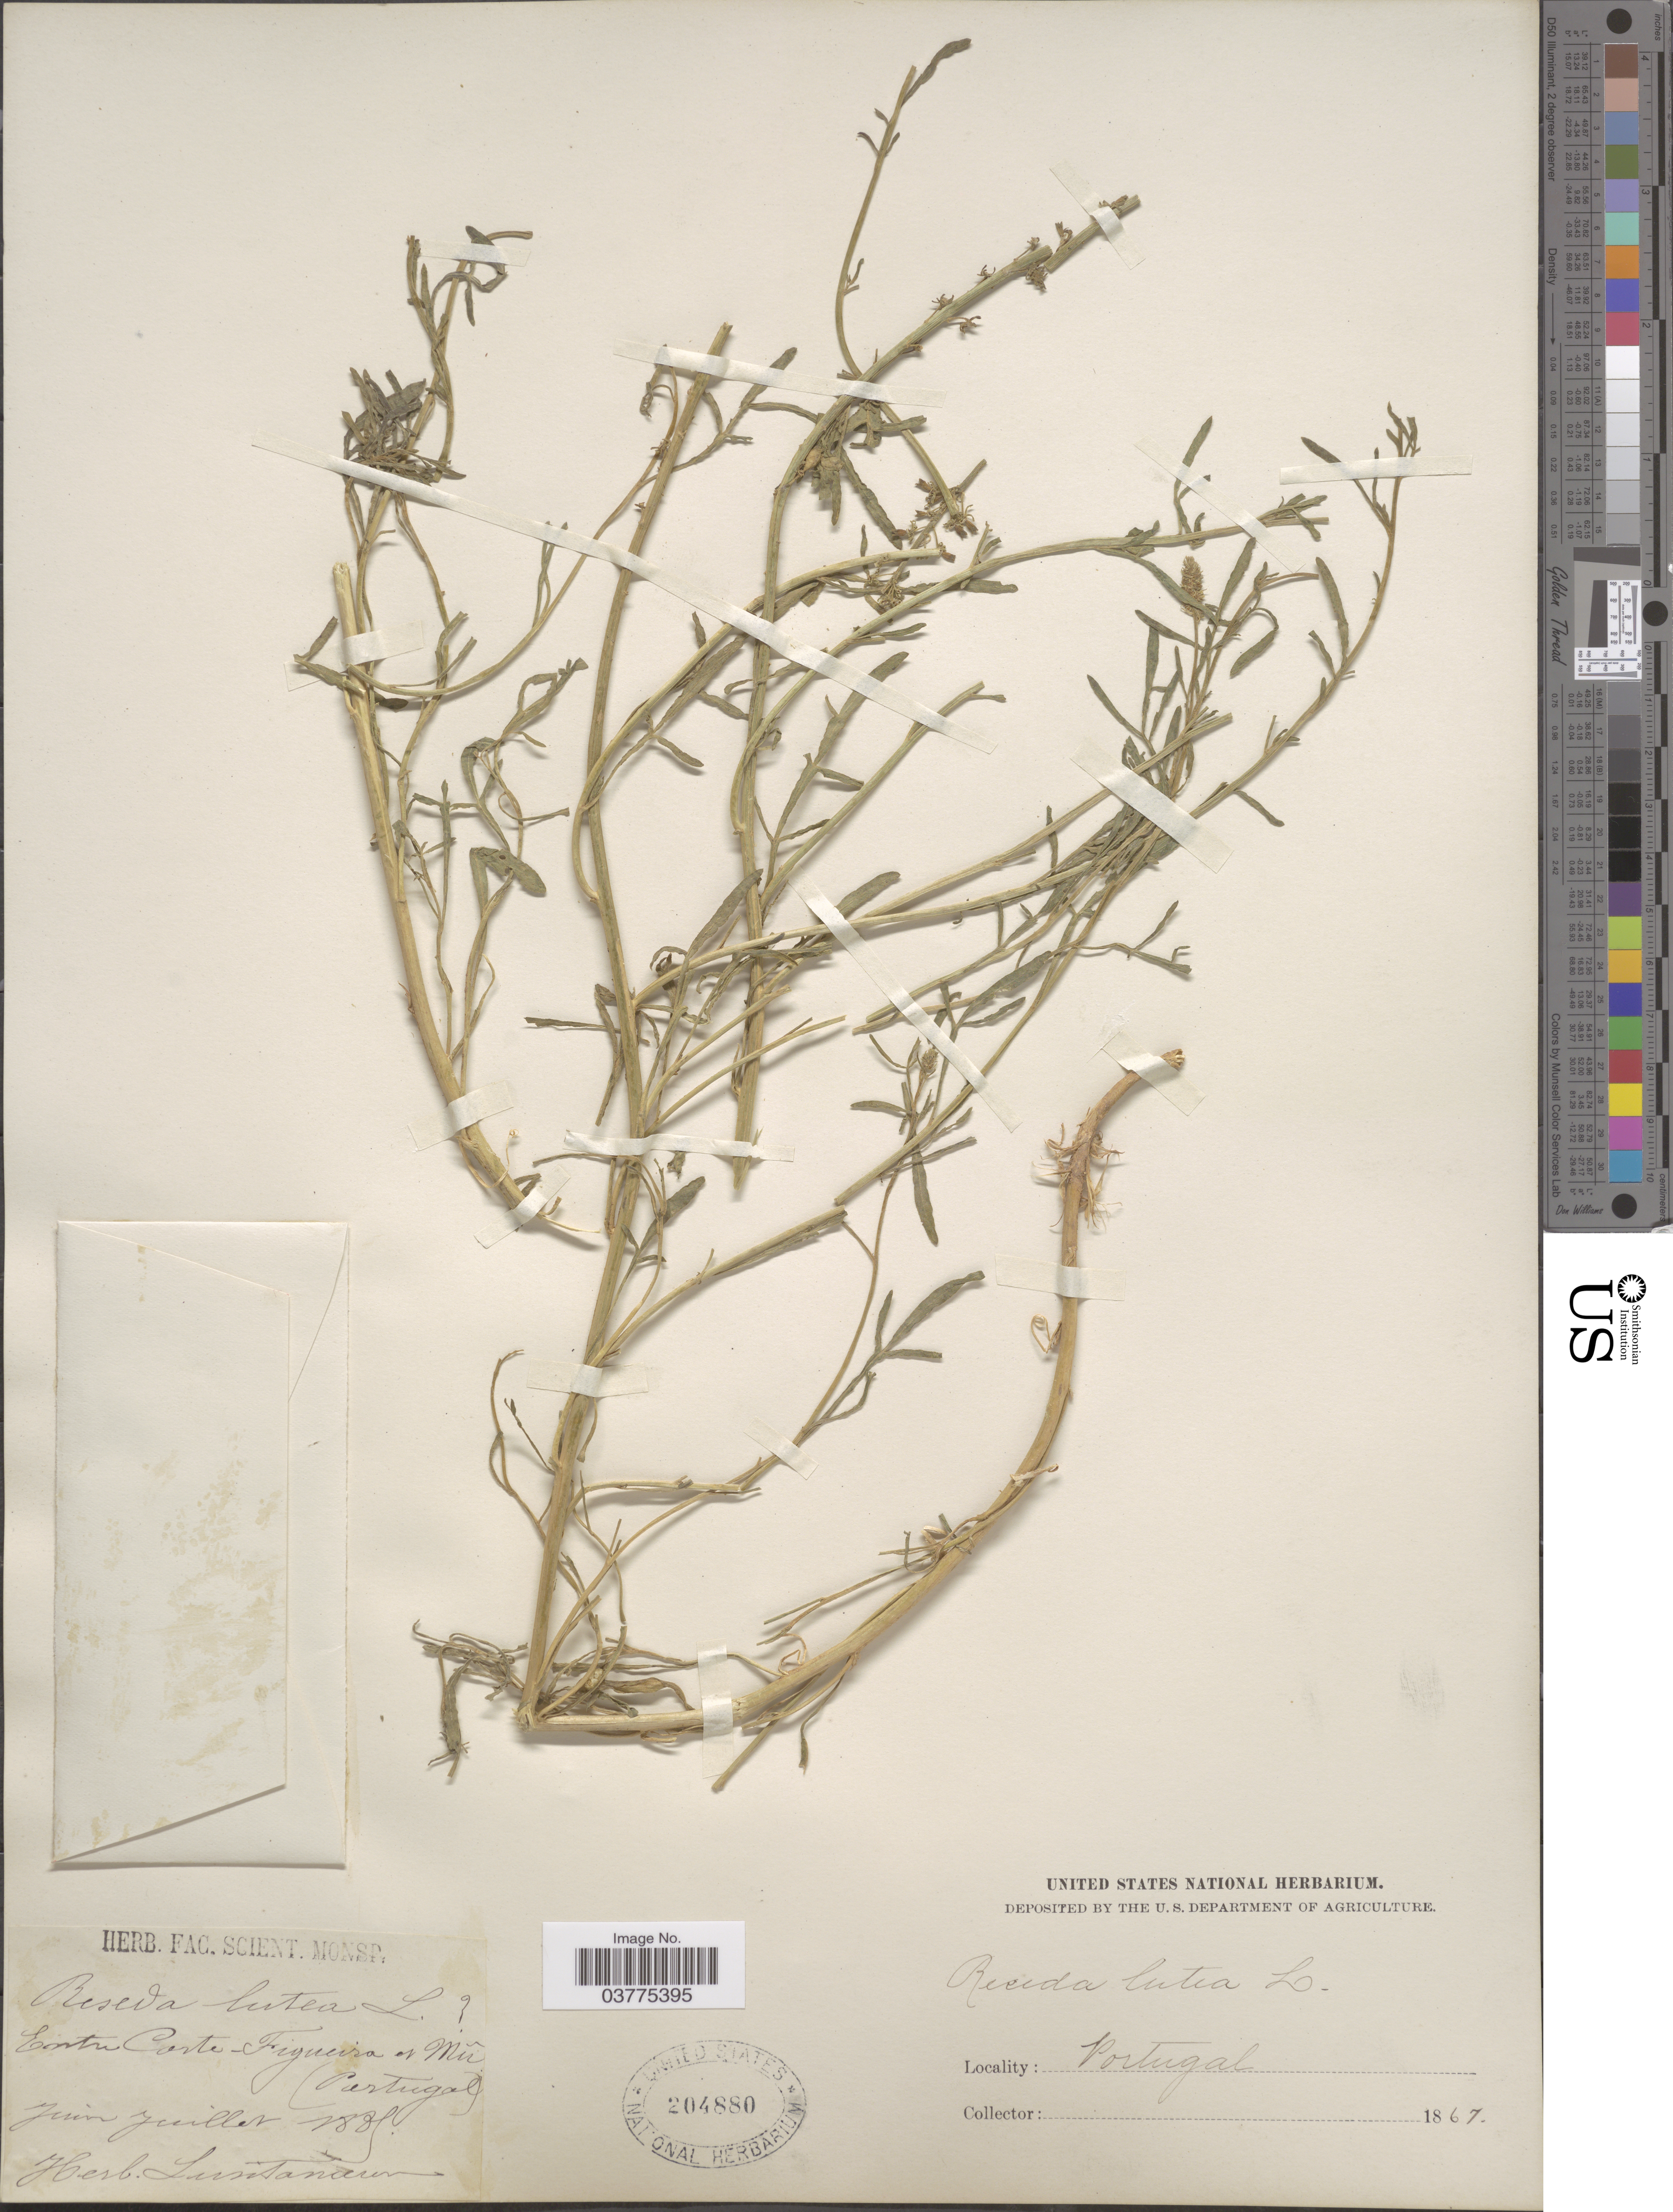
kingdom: Plantae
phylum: Tracheophyta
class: Magnoliopsida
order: Brassicales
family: Resedaceae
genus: Reseda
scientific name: Reseda lutea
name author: L.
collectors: Ex herb. Lusitanicum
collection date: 1885-06/1885-07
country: Portugal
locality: Entre Corte - Figueira o* Mír*.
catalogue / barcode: US 204880